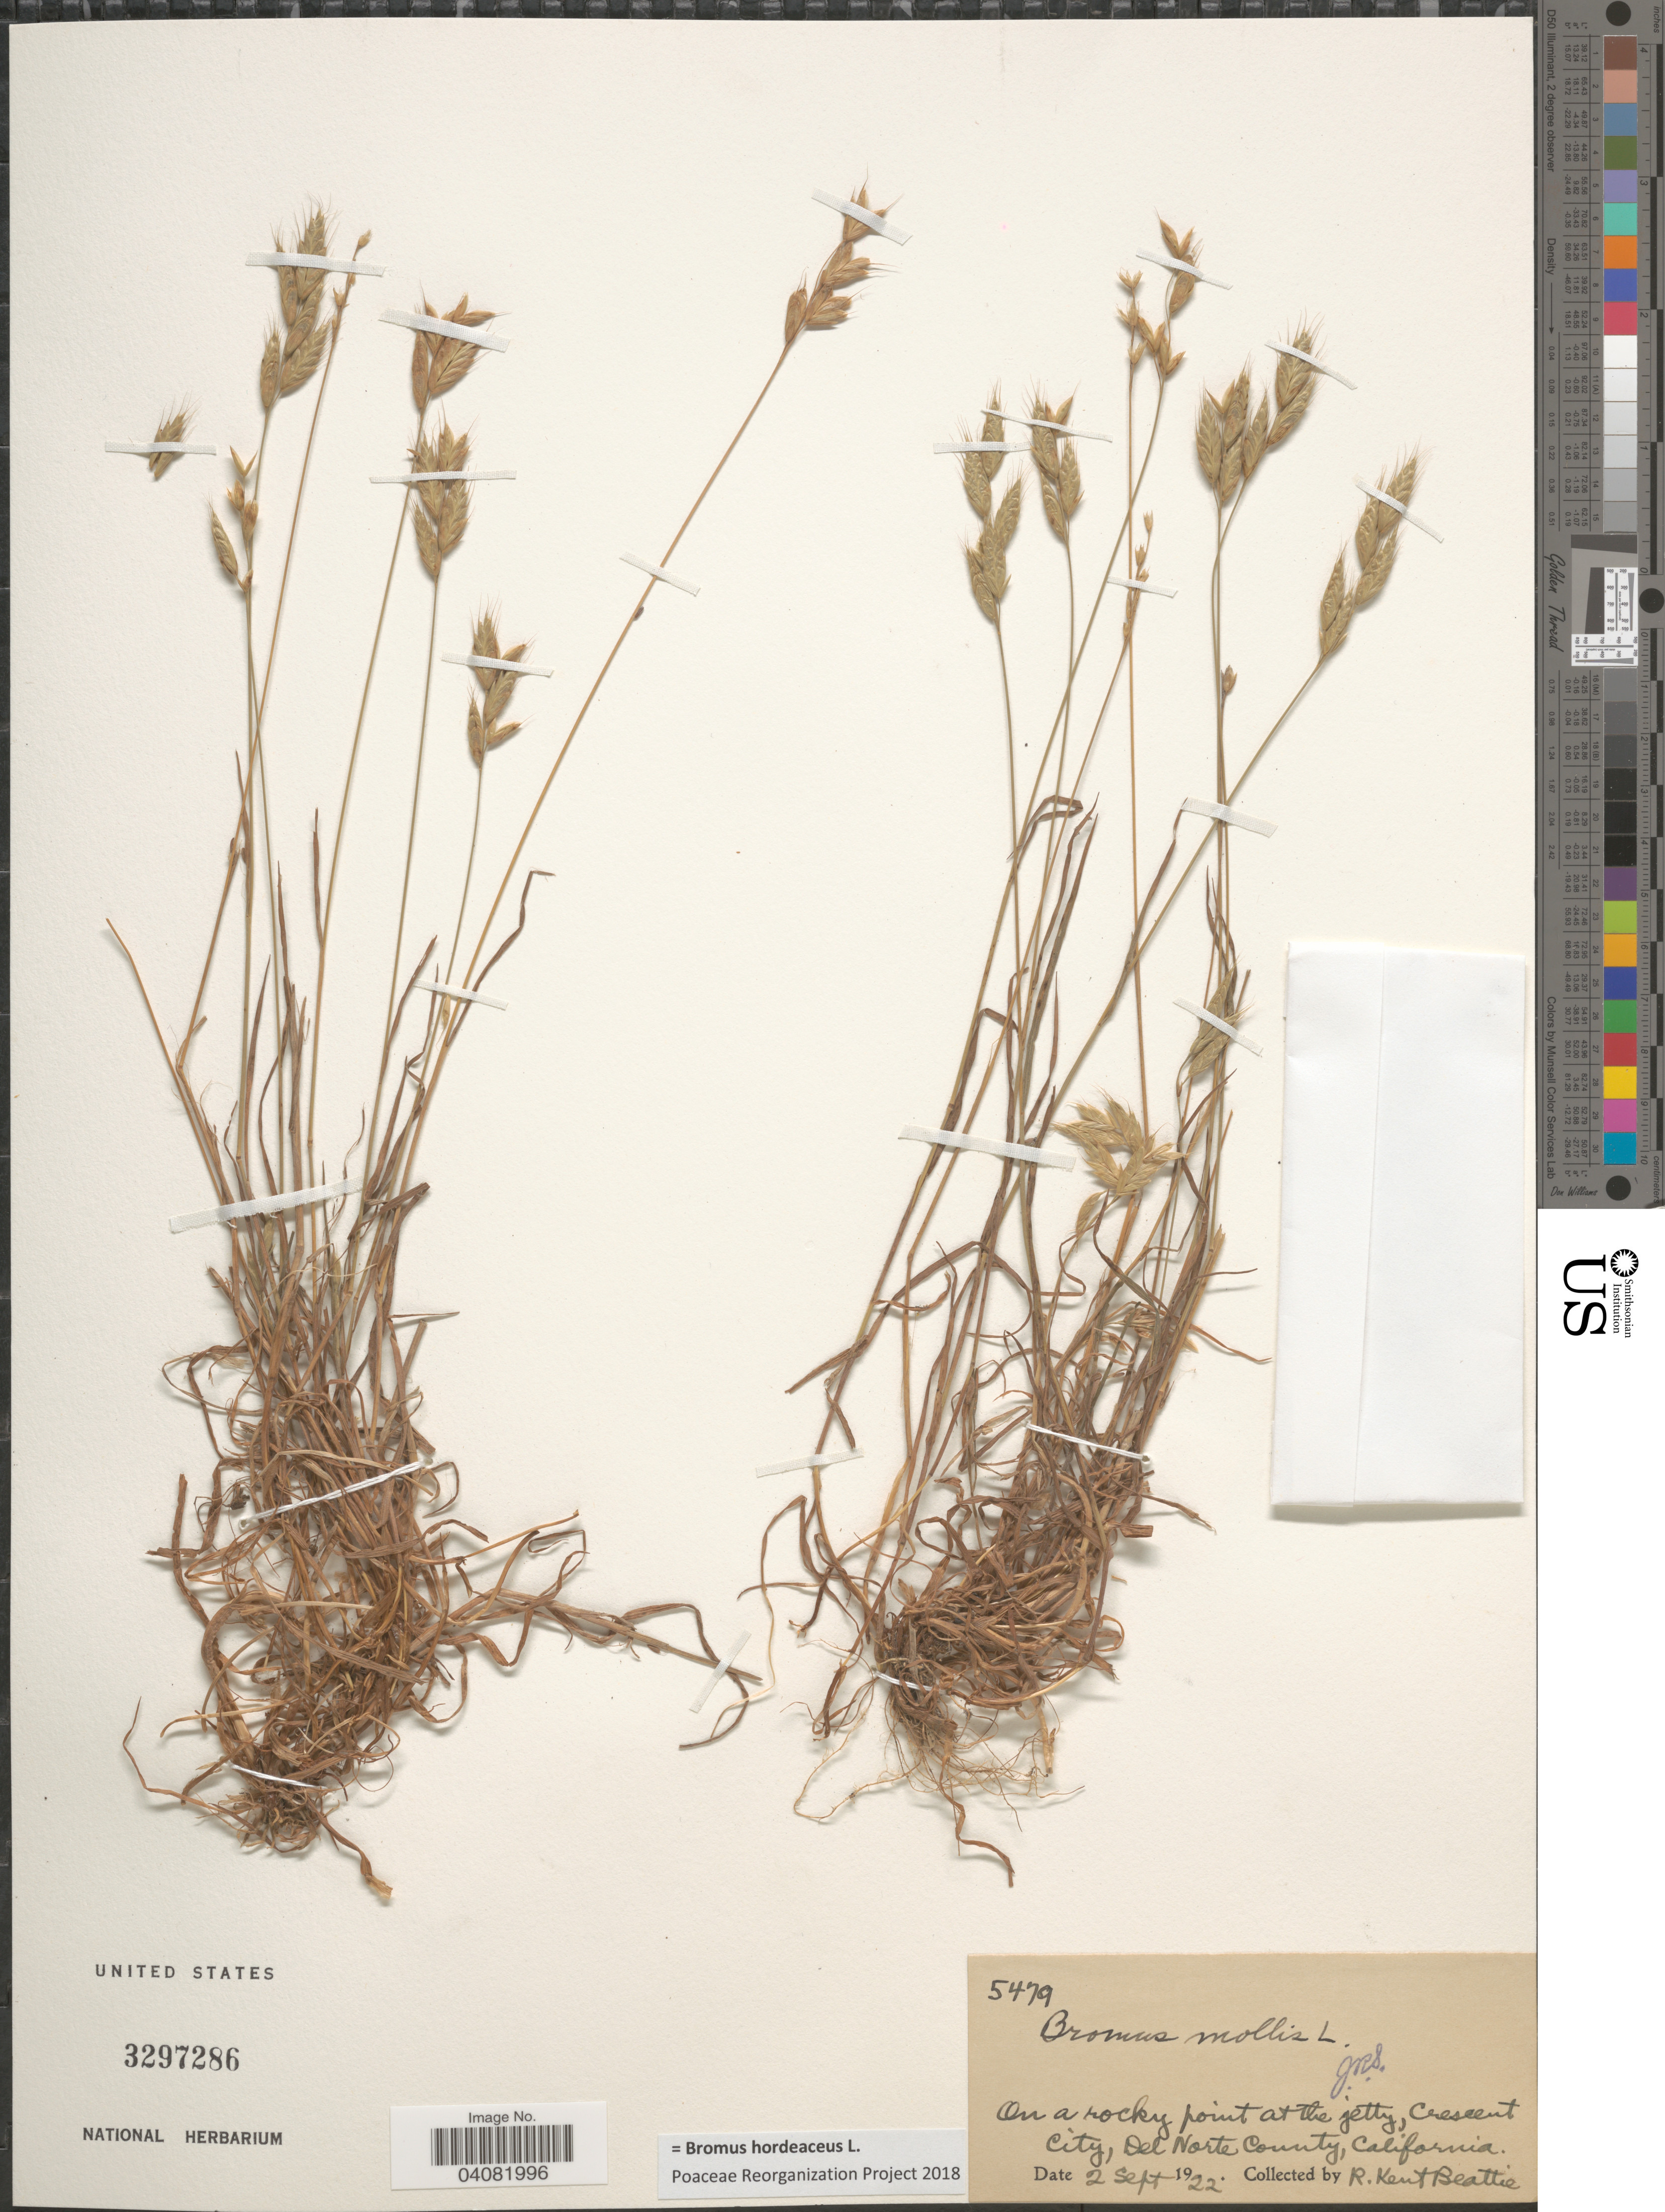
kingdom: Plantae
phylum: Tracheophyta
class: Liliopsida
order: Poales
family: Poaceae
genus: Bromus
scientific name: Bromus hordeaceus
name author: L.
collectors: R. K. Beattie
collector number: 5479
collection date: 1922-09-02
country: United States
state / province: California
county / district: Del Norte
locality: On a rocky point at the jetty, Crescent City, Del Norte County.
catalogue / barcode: US 3297286